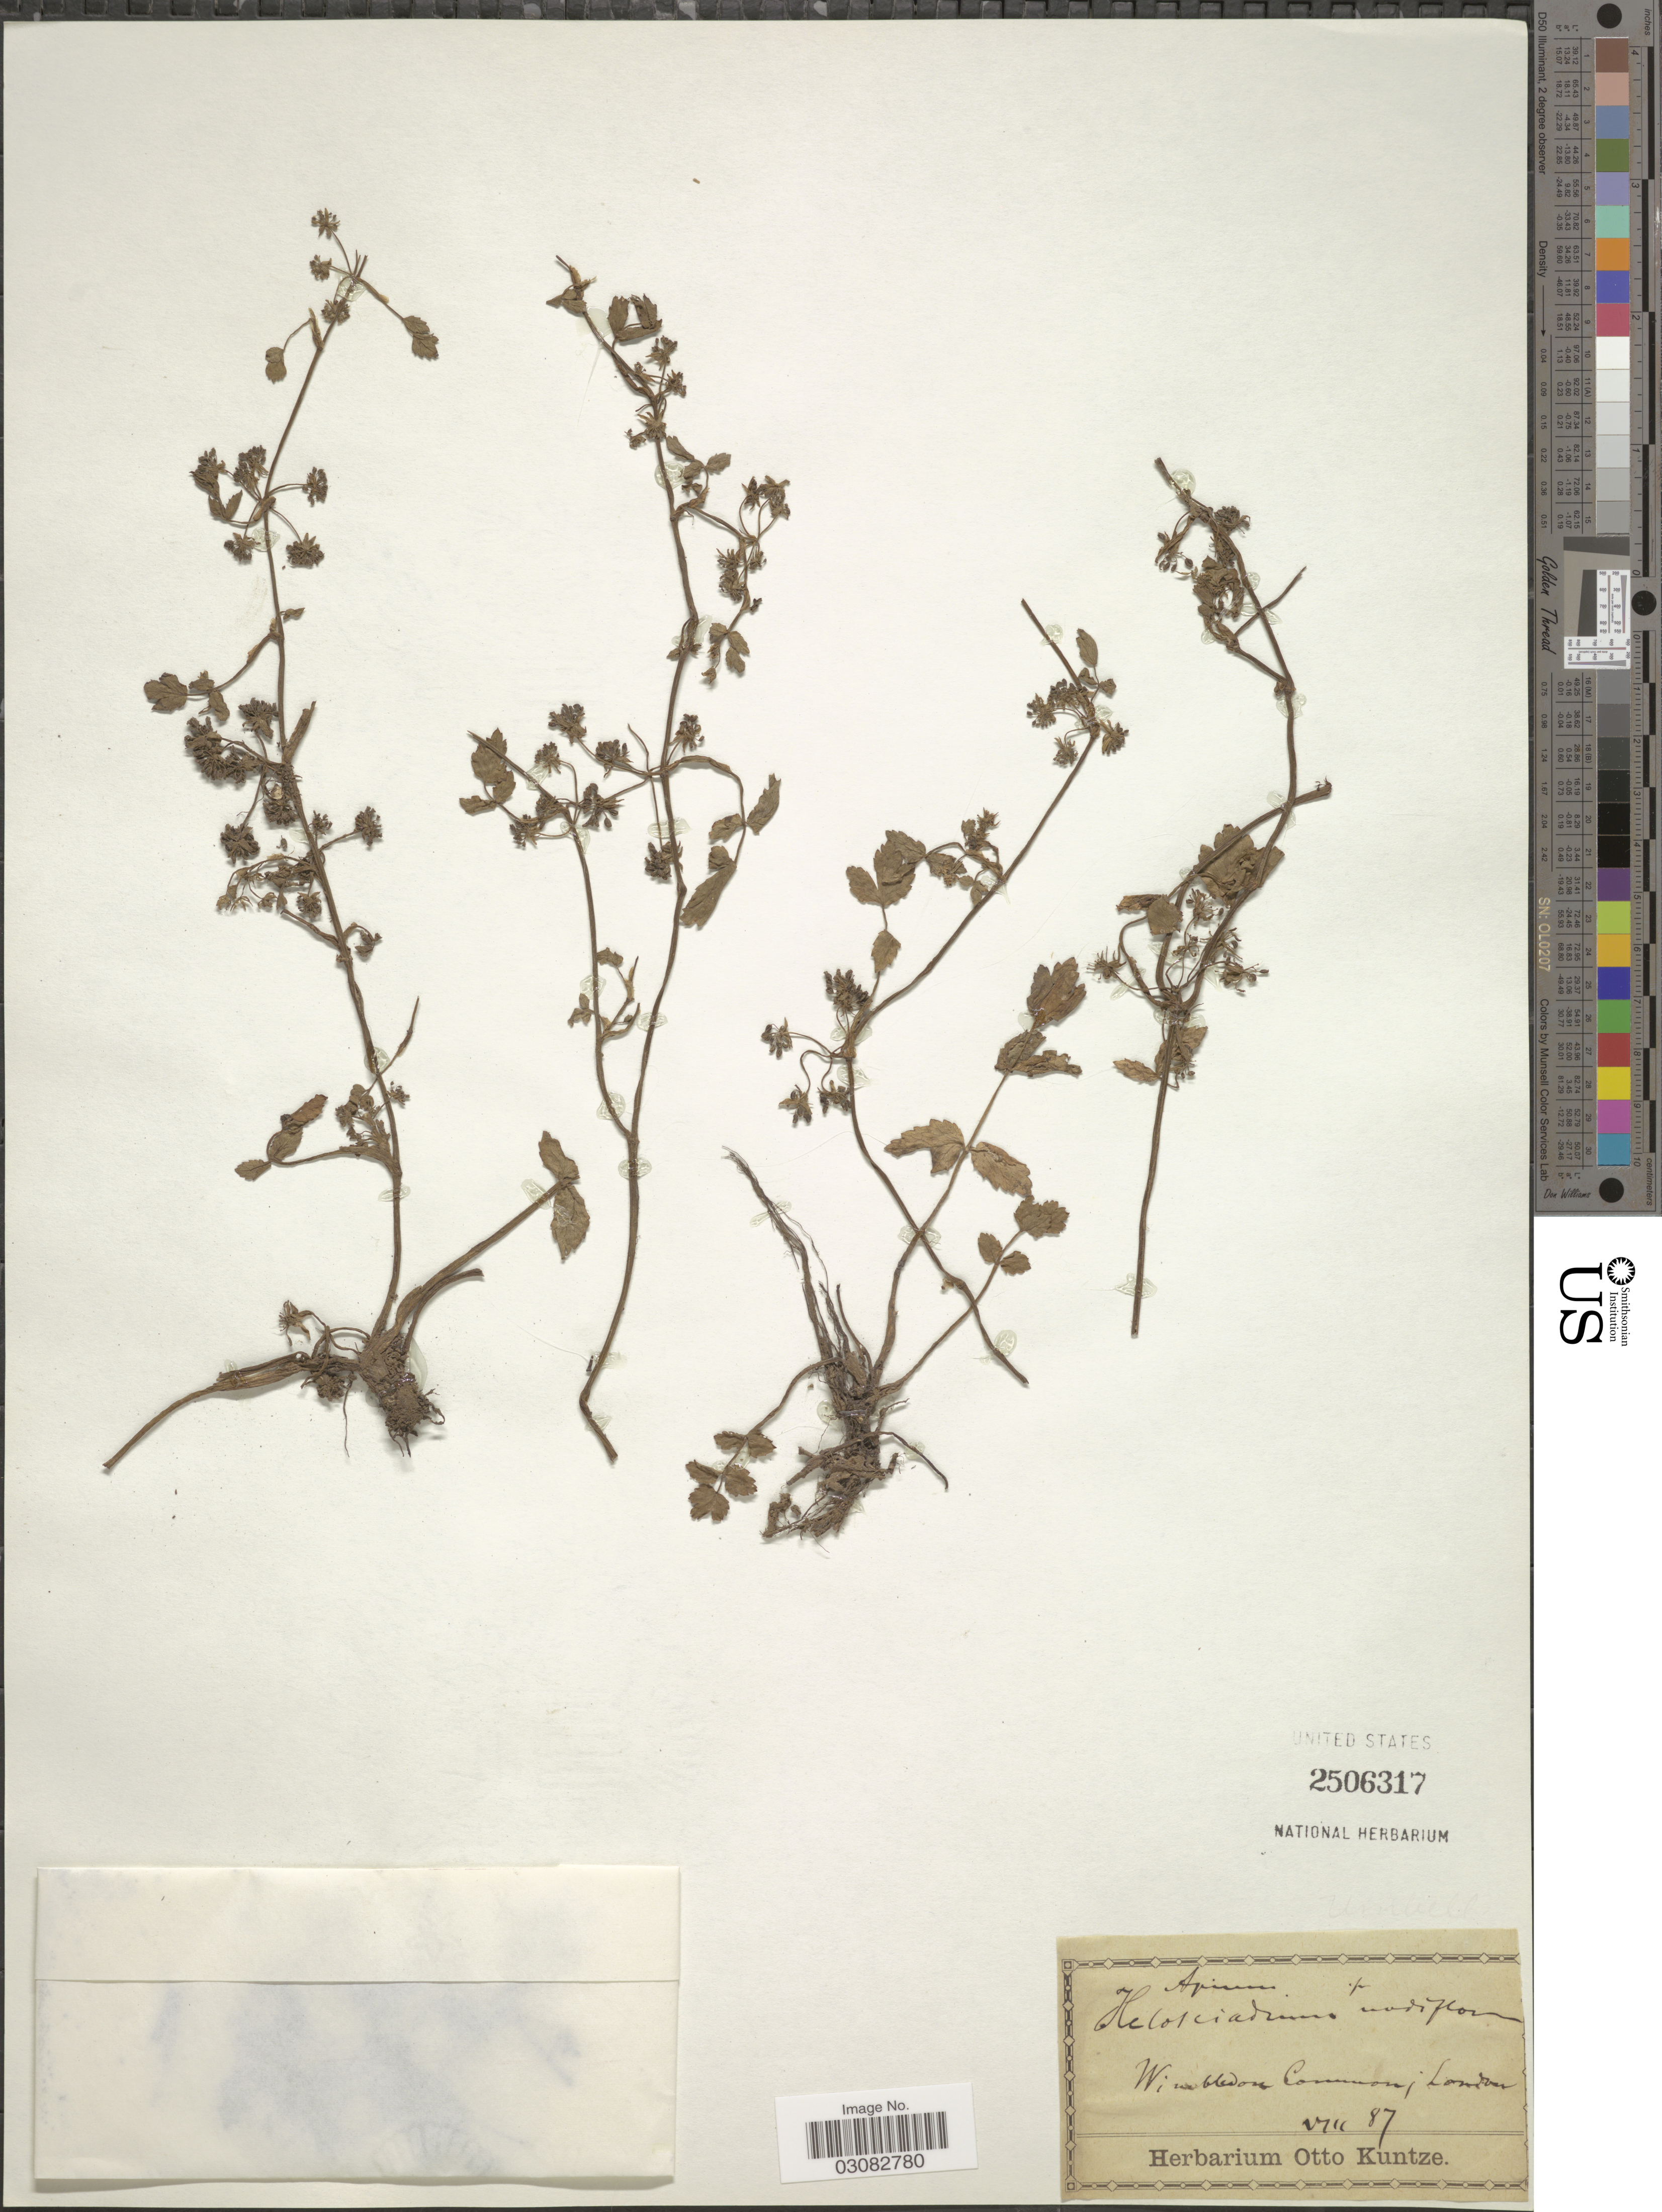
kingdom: Plantae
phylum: Tracheophyta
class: Magnoliopsida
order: Apiales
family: Apiaceae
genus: Apium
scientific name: Apium nodiflorum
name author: (L.) Lag.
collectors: ex herb. Otto Kuntze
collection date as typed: Transcribed d/m/y: /8/87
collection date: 1887-08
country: United Kingdom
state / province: England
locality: Wimbledon; London.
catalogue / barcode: US 2506317